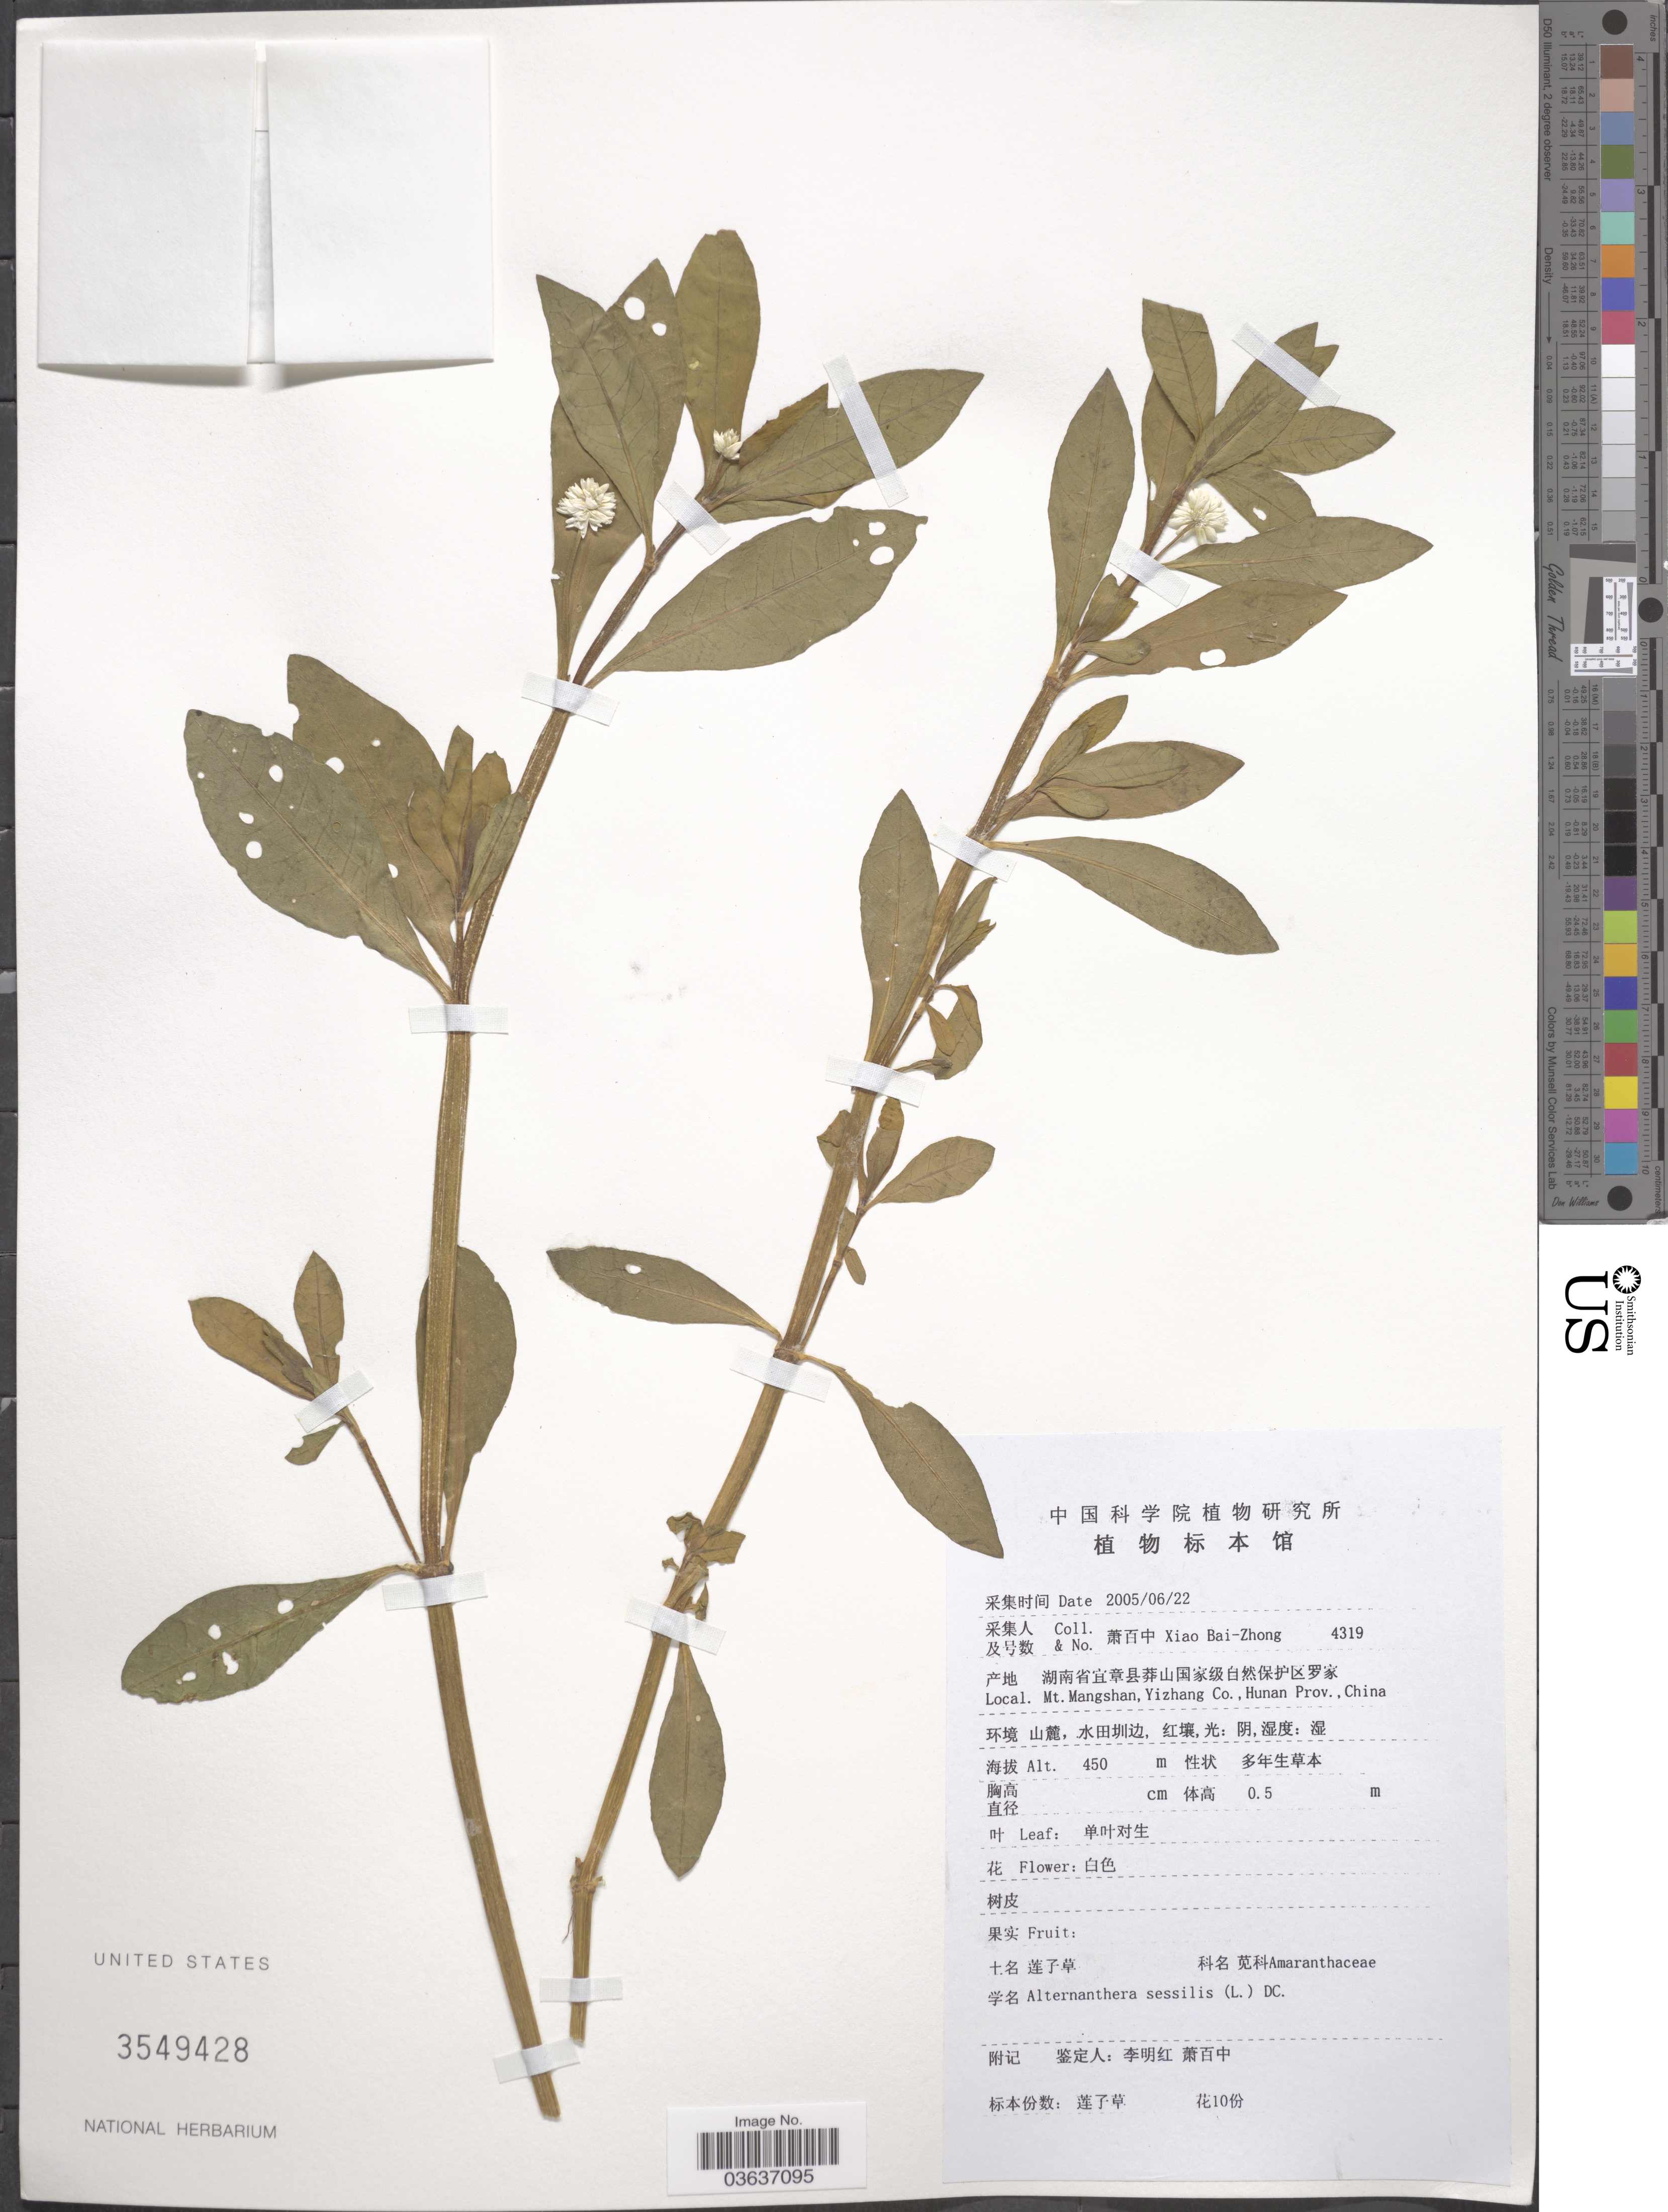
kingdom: Plantae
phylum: Tracheophyta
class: Magnoliopsida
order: Caryophyllales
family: Amaranthaceae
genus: Alternanthera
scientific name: Alternanthera sessilis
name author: (L.) DC.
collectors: B. Z. Xiao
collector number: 4319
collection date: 2005-06-22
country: China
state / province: Hunan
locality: Mt. Mangshan, Yizhang Co., Hunan Prov.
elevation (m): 450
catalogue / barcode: US 3549428